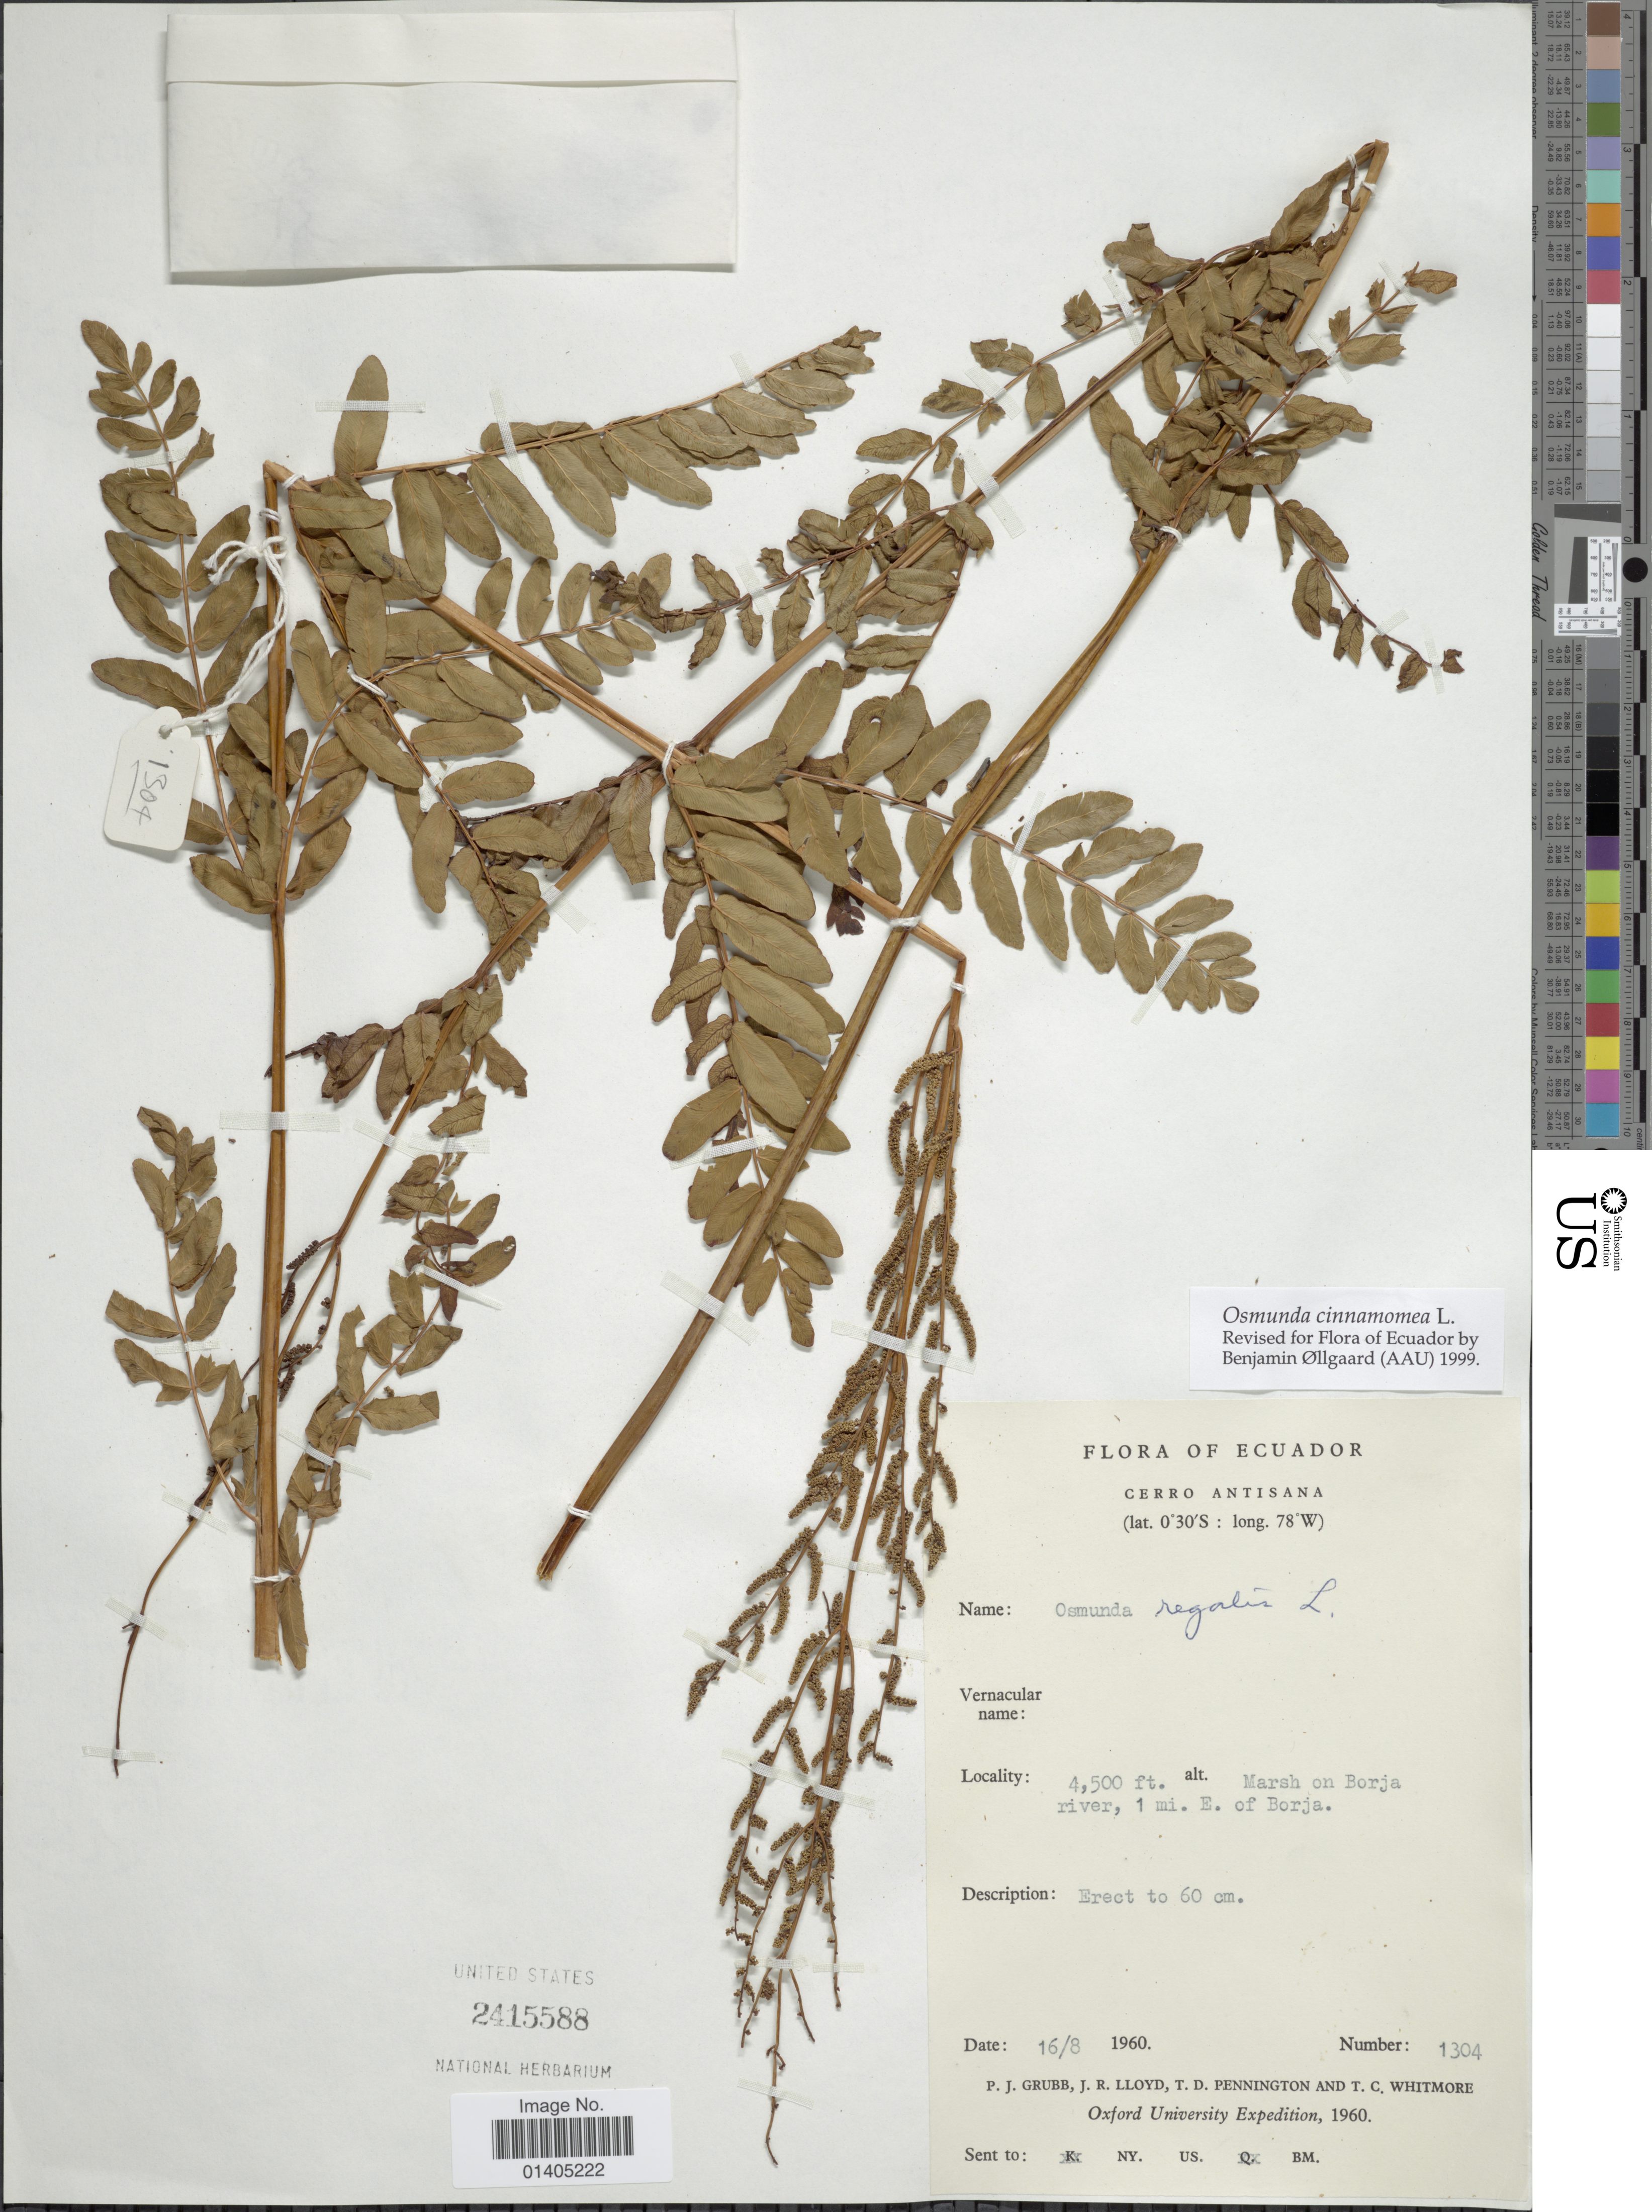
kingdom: Plantae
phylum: Tracheophyta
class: Polypodiopsida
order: Osmundales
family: Osmundaceae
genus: Osmundastrum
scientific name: Osmundastrum cinnamomeum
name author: (L.) C. Presl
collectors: P. J. Grubb, J. R. Lloyd, T. D. Pennington & T. C. Whitmore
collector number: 1304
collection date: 1960-08-16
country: Ecuador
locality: Cerro Antisana, Marsh on Borja river, 1 mi. E of Borja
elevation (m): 1372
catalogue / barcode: US 2415588